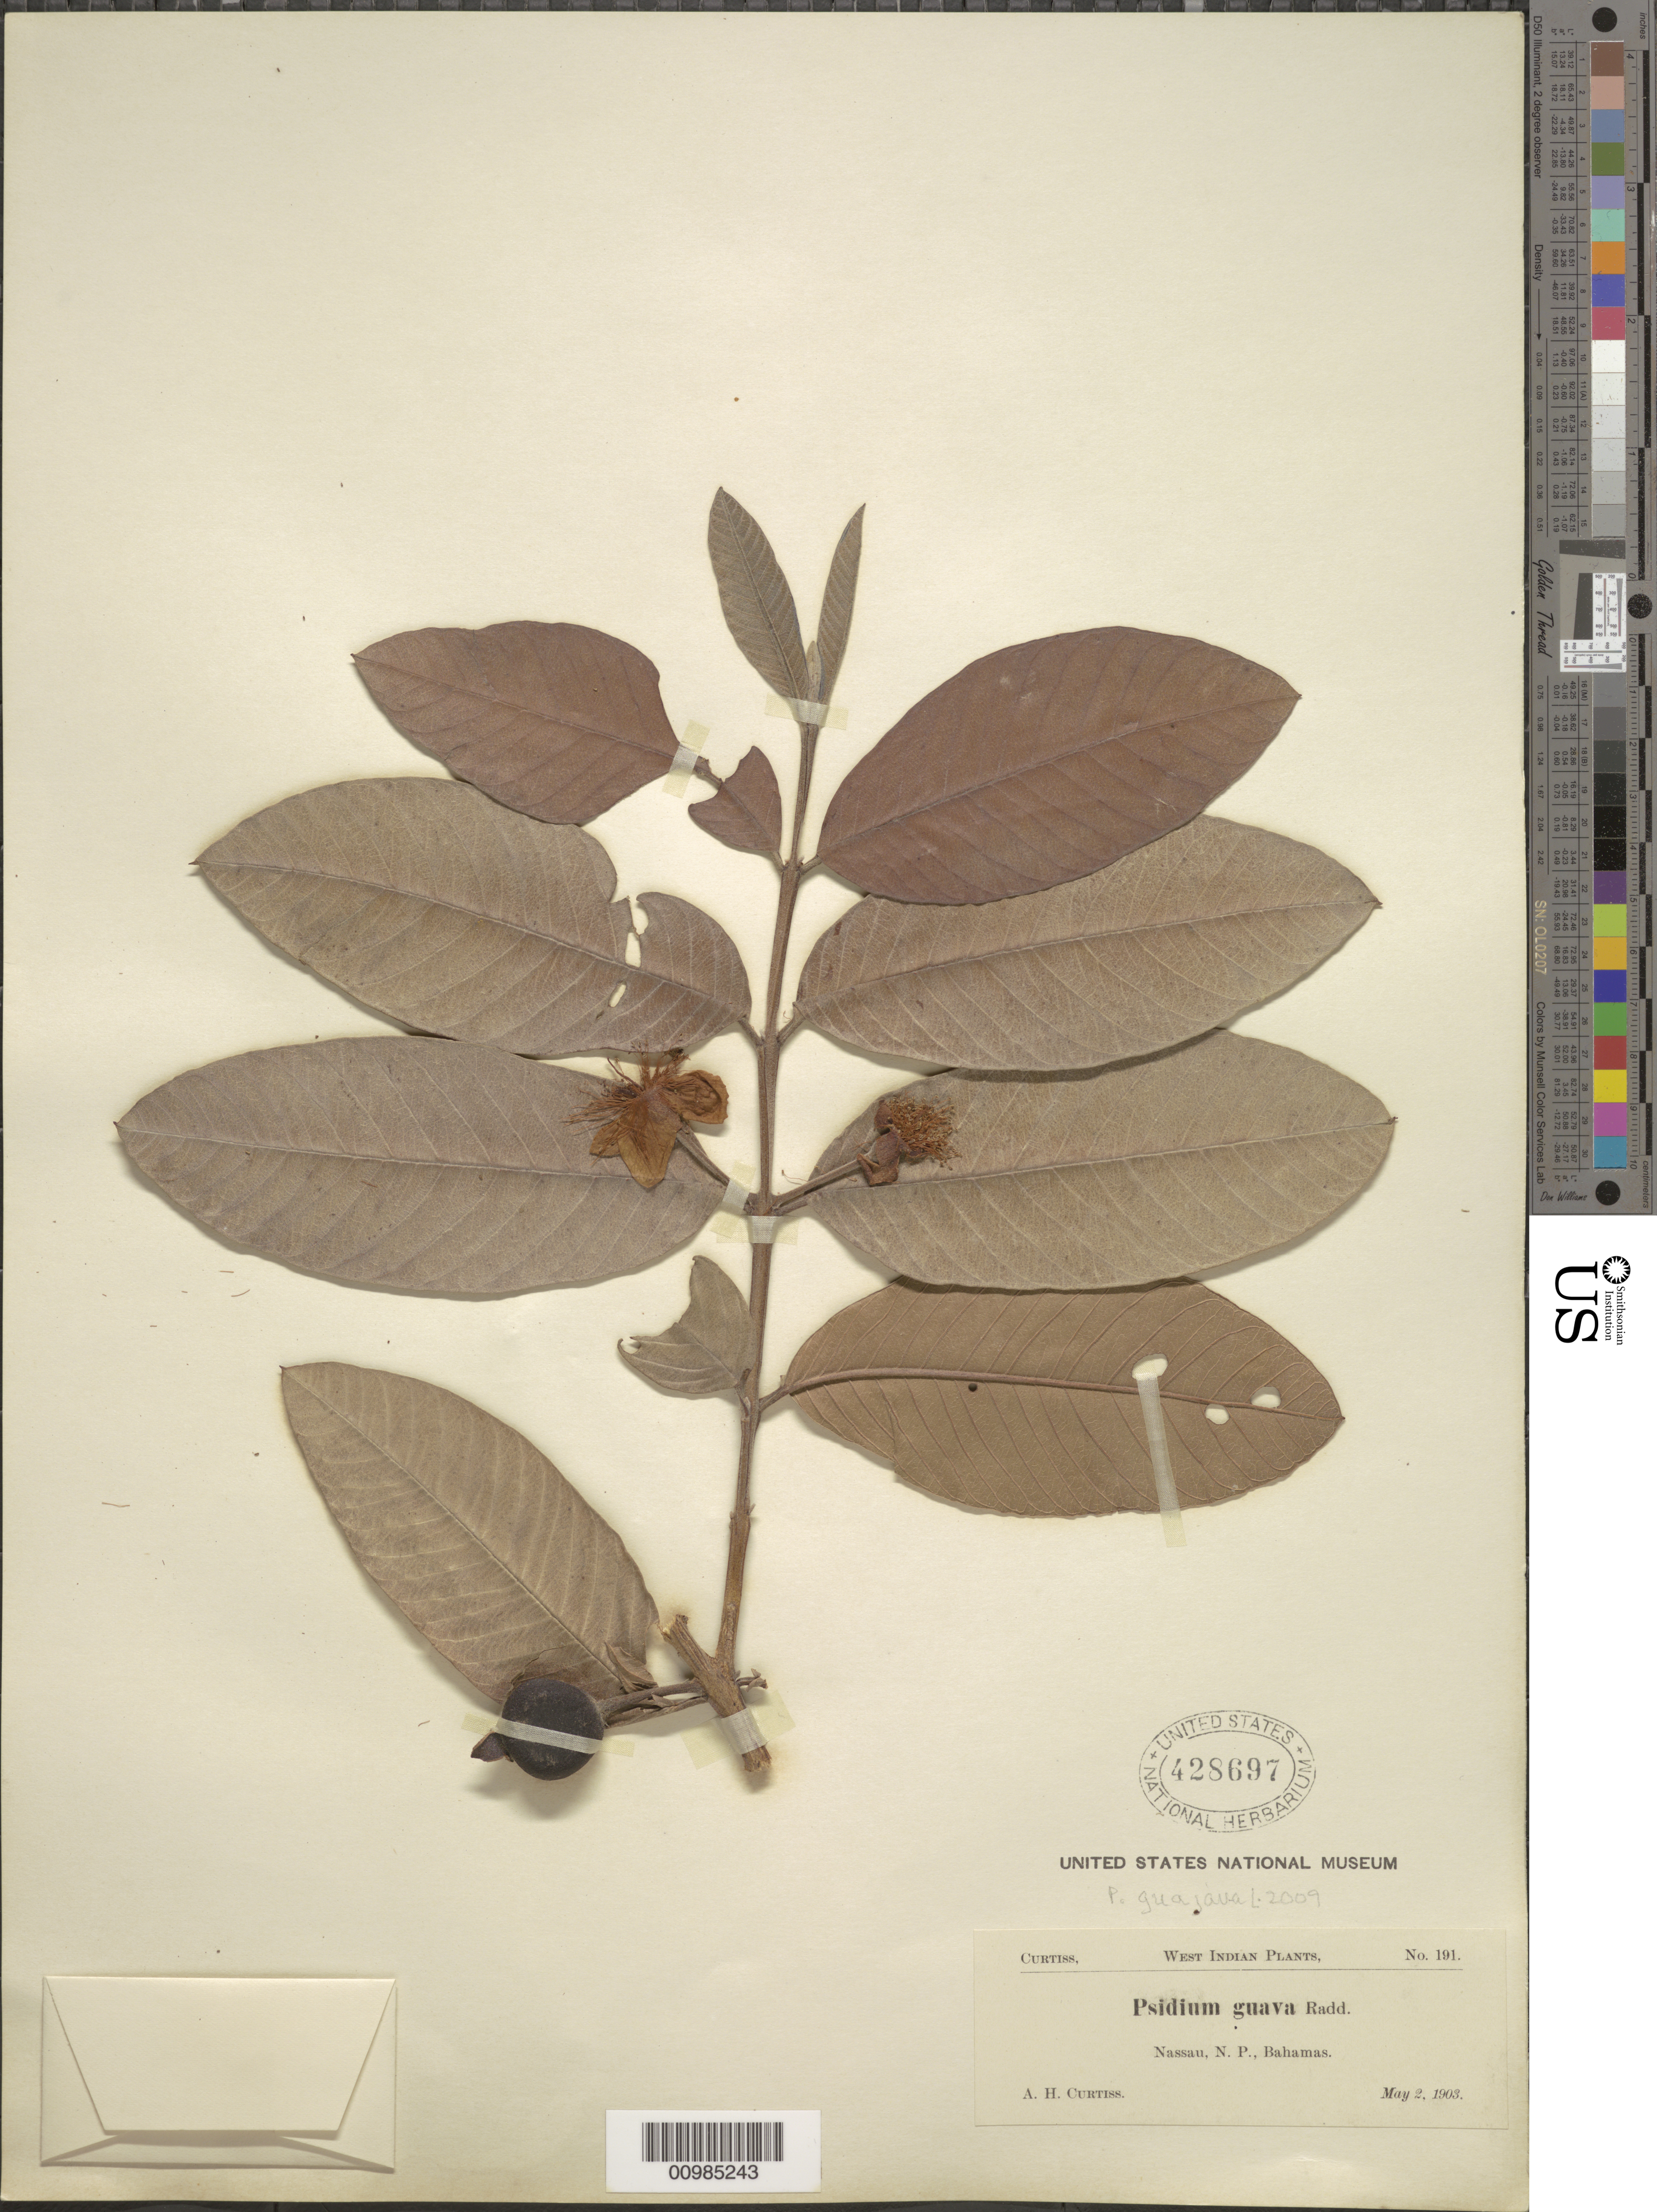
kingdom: Plantae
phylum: Tracheophyta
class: Magnoliopsida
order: Myrtales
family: Myrtaceae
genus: Psidium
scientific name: Psidium guajava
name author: L.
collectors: A. H. Curtiss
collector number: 191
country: Bahamas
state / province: New Providence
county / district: Nassau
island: New Providence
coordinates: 0 N, 0 E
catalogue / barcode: US 428697